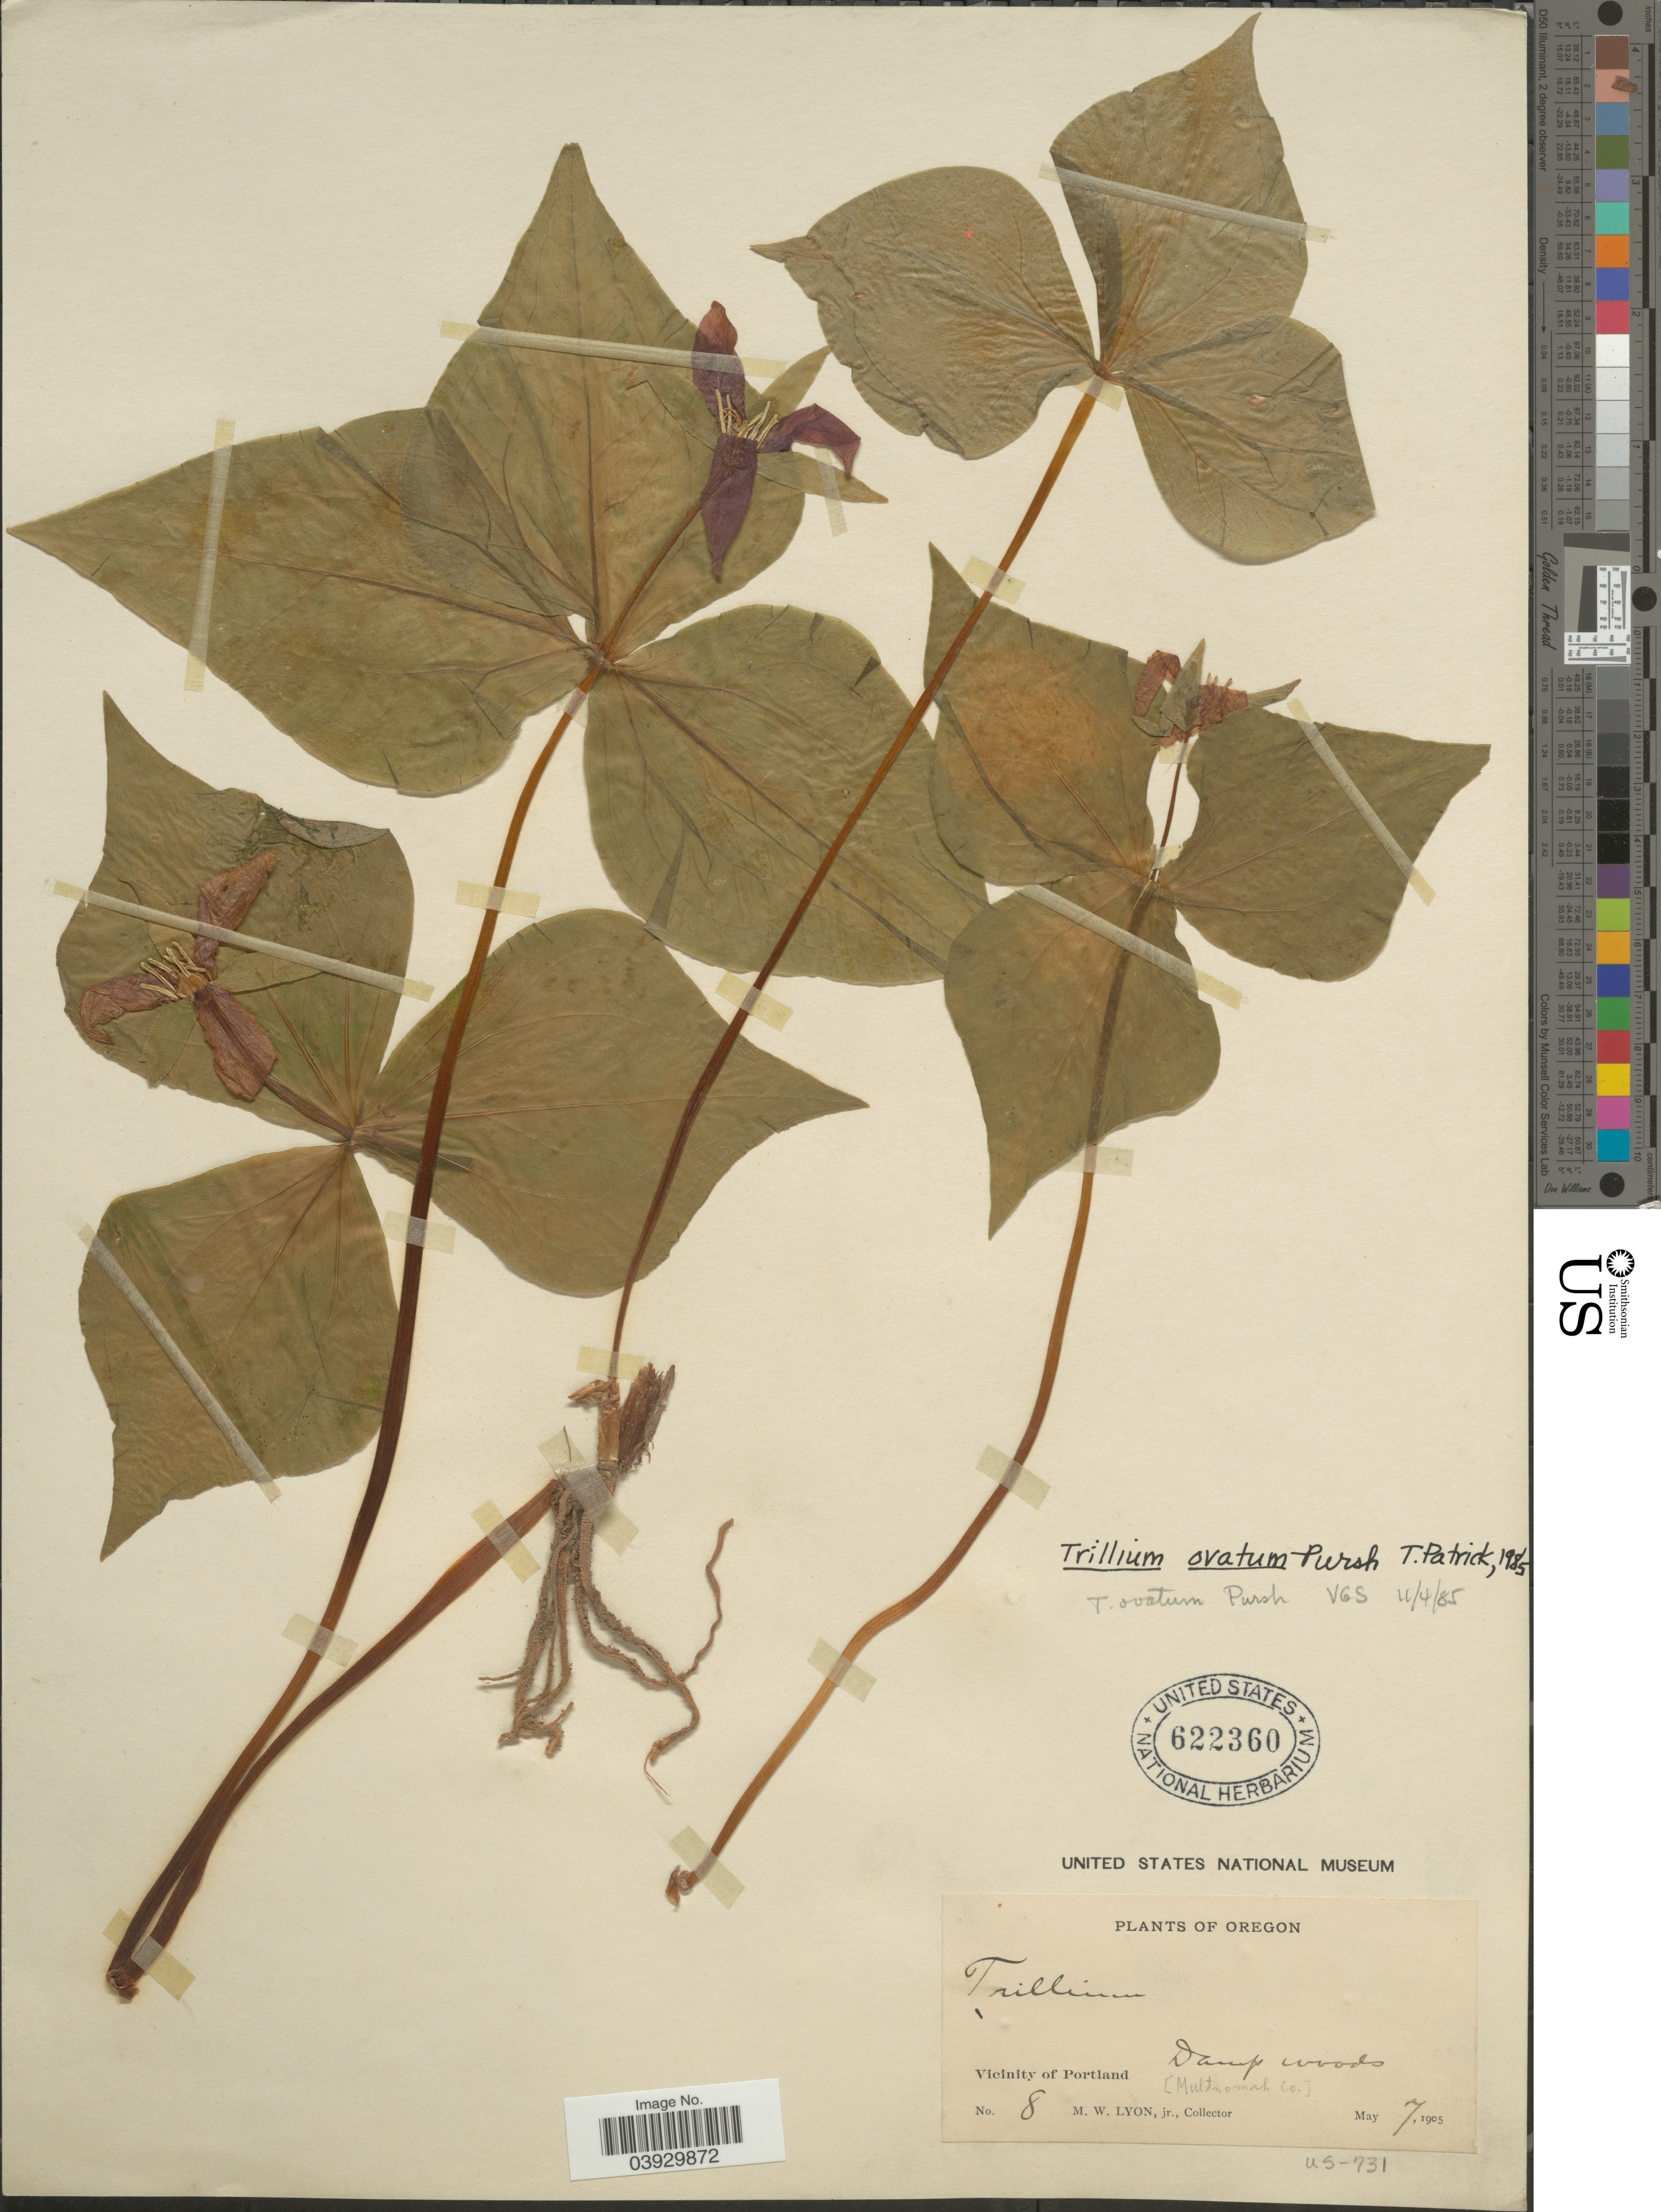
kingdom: Plantae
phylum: Tracheophyta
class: Liliopsida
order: Liliales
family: Melanthiaceae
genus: Trillium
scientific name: Trillium ovatum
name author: Pursh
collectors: M. W. Lyon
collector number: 8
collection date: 1905-05-07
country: United States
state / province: Oregon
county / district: Multnomah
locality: Vicinity of Portland, Multnomah Co.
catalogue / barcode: US 622360